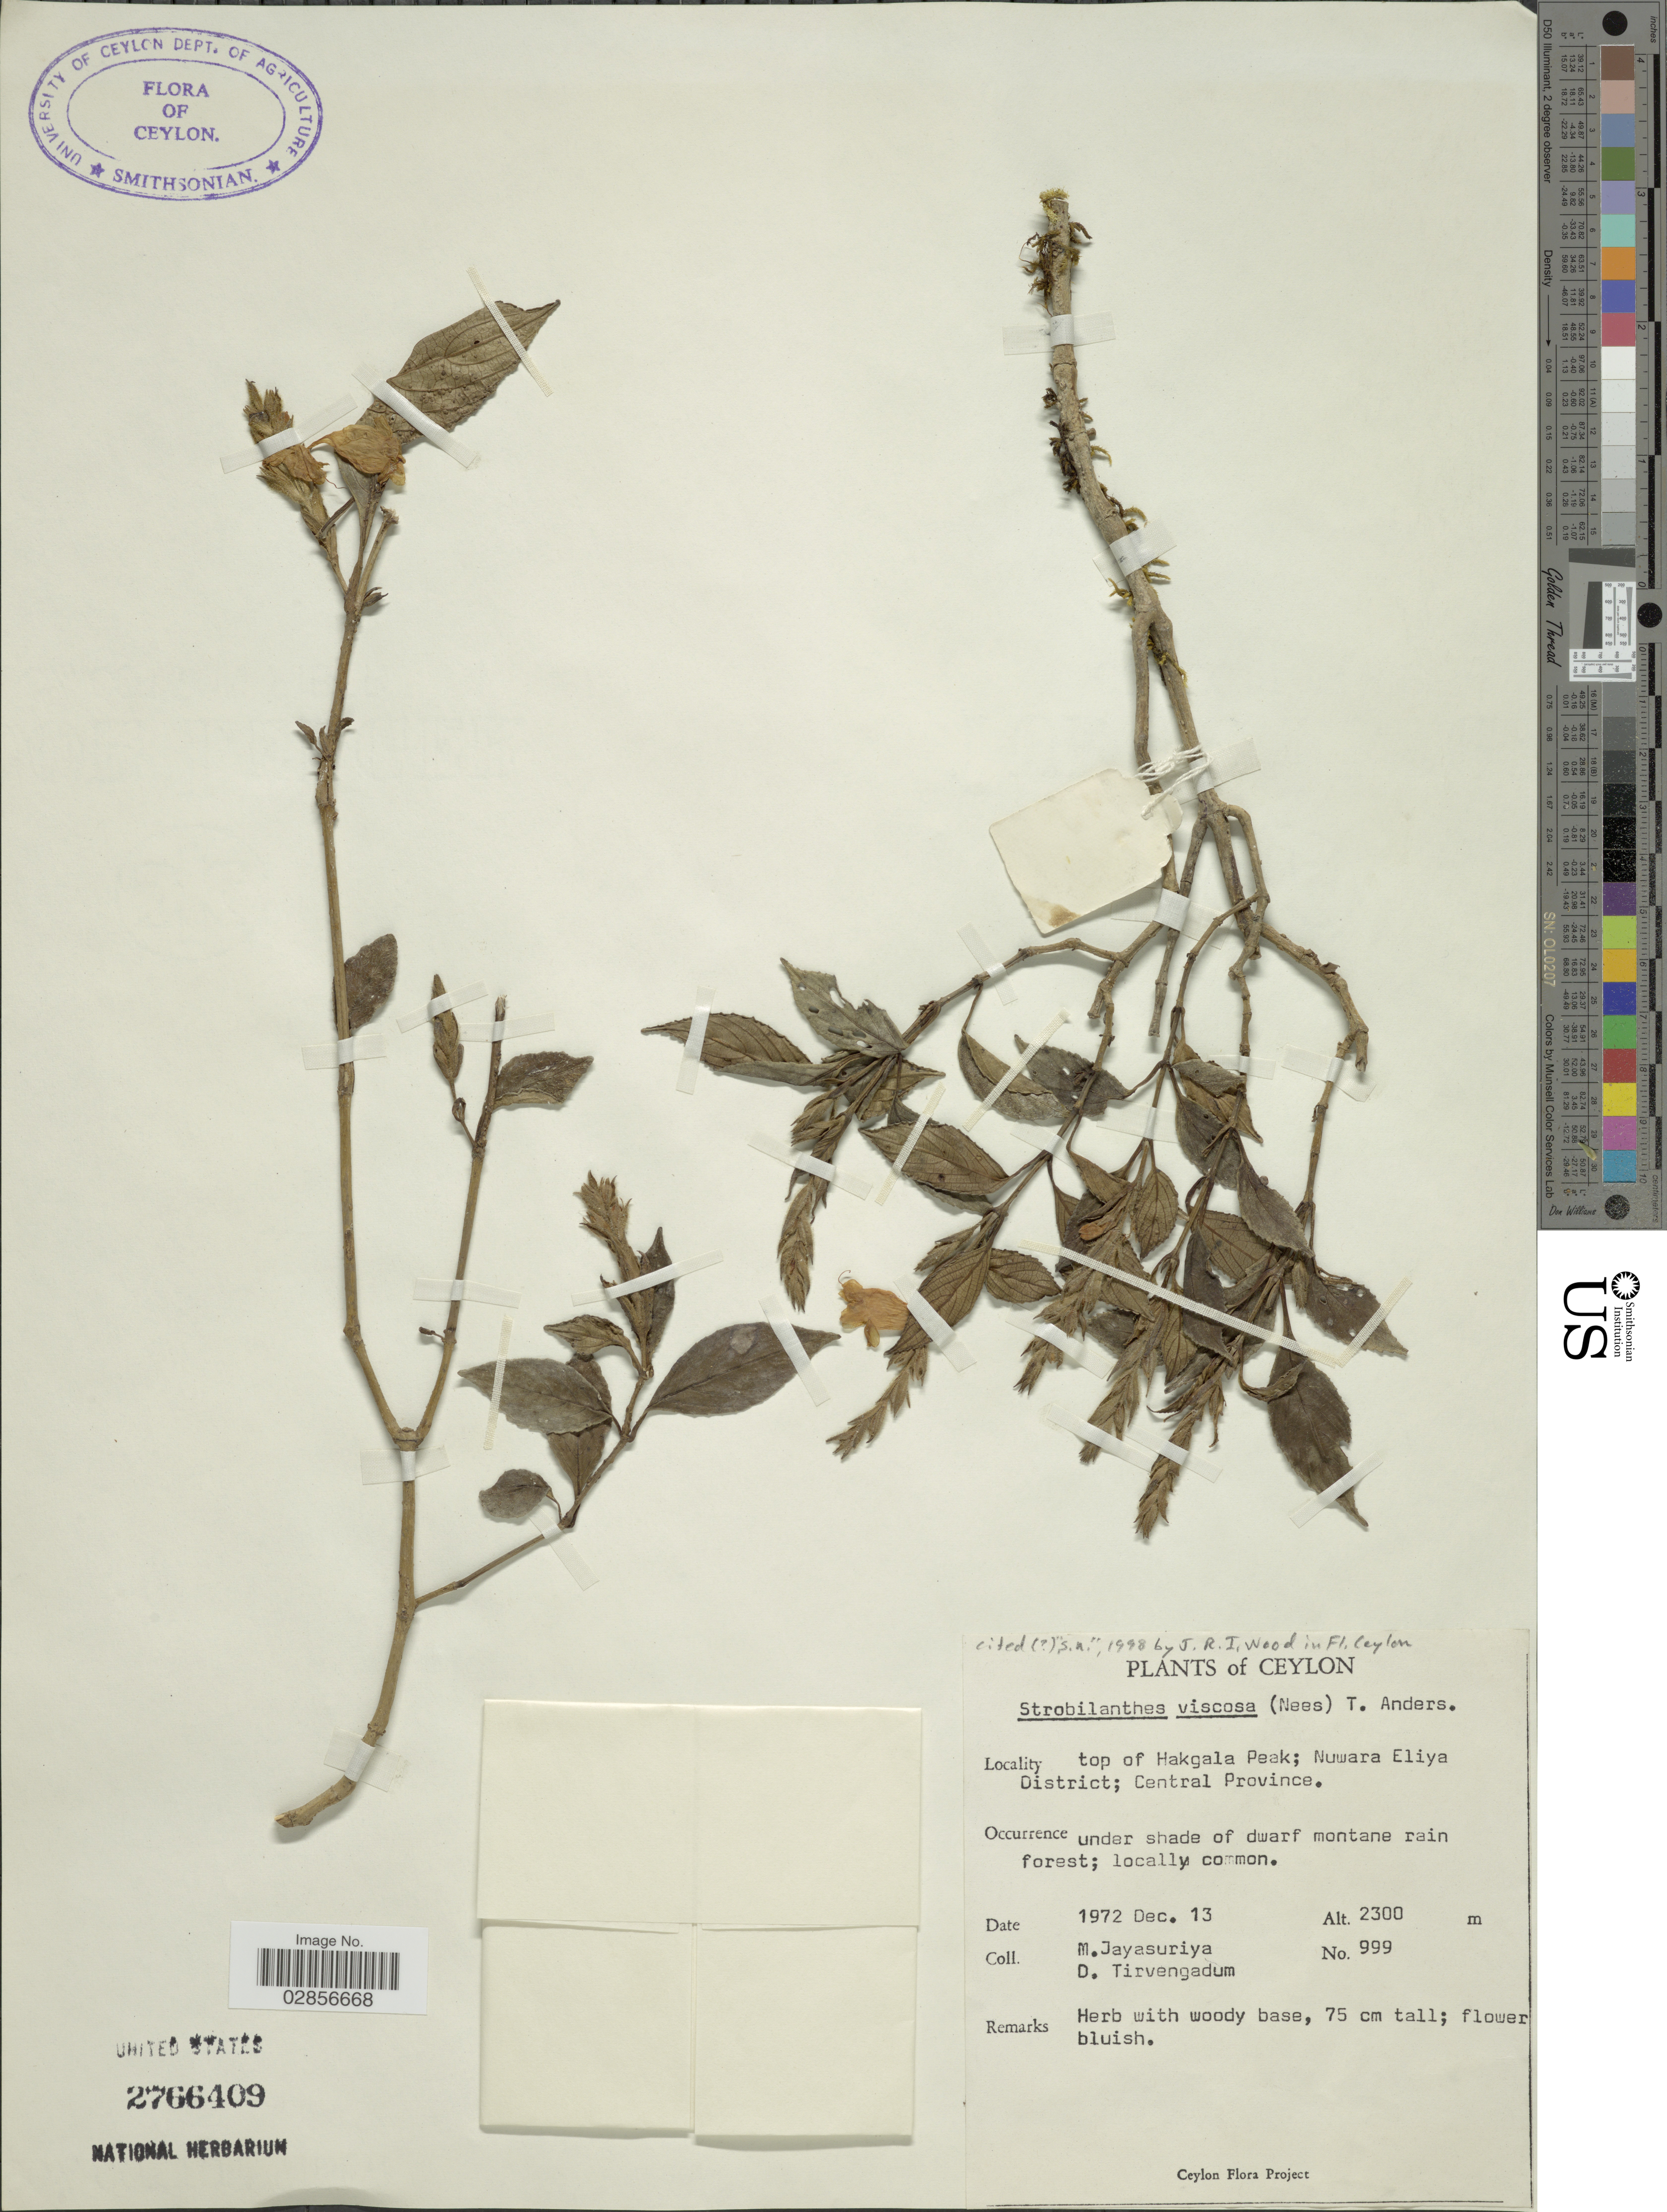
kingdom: Plantae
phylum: Tracheophyta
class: Magnoliopsida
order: Lamiales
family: Acanthaceae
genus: Strobilanthes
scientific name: Strobilanthes viscosa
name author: T. Anderson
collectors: M. Jayasuriya & D. Tirvengadum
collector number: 999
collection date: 1972-12-13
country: Sri Lanka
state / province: Central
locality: Ceylon, top of Hakgala Peak; Nuwara Eliya District; Central Province.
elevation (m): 2300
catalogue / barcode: US 2766409